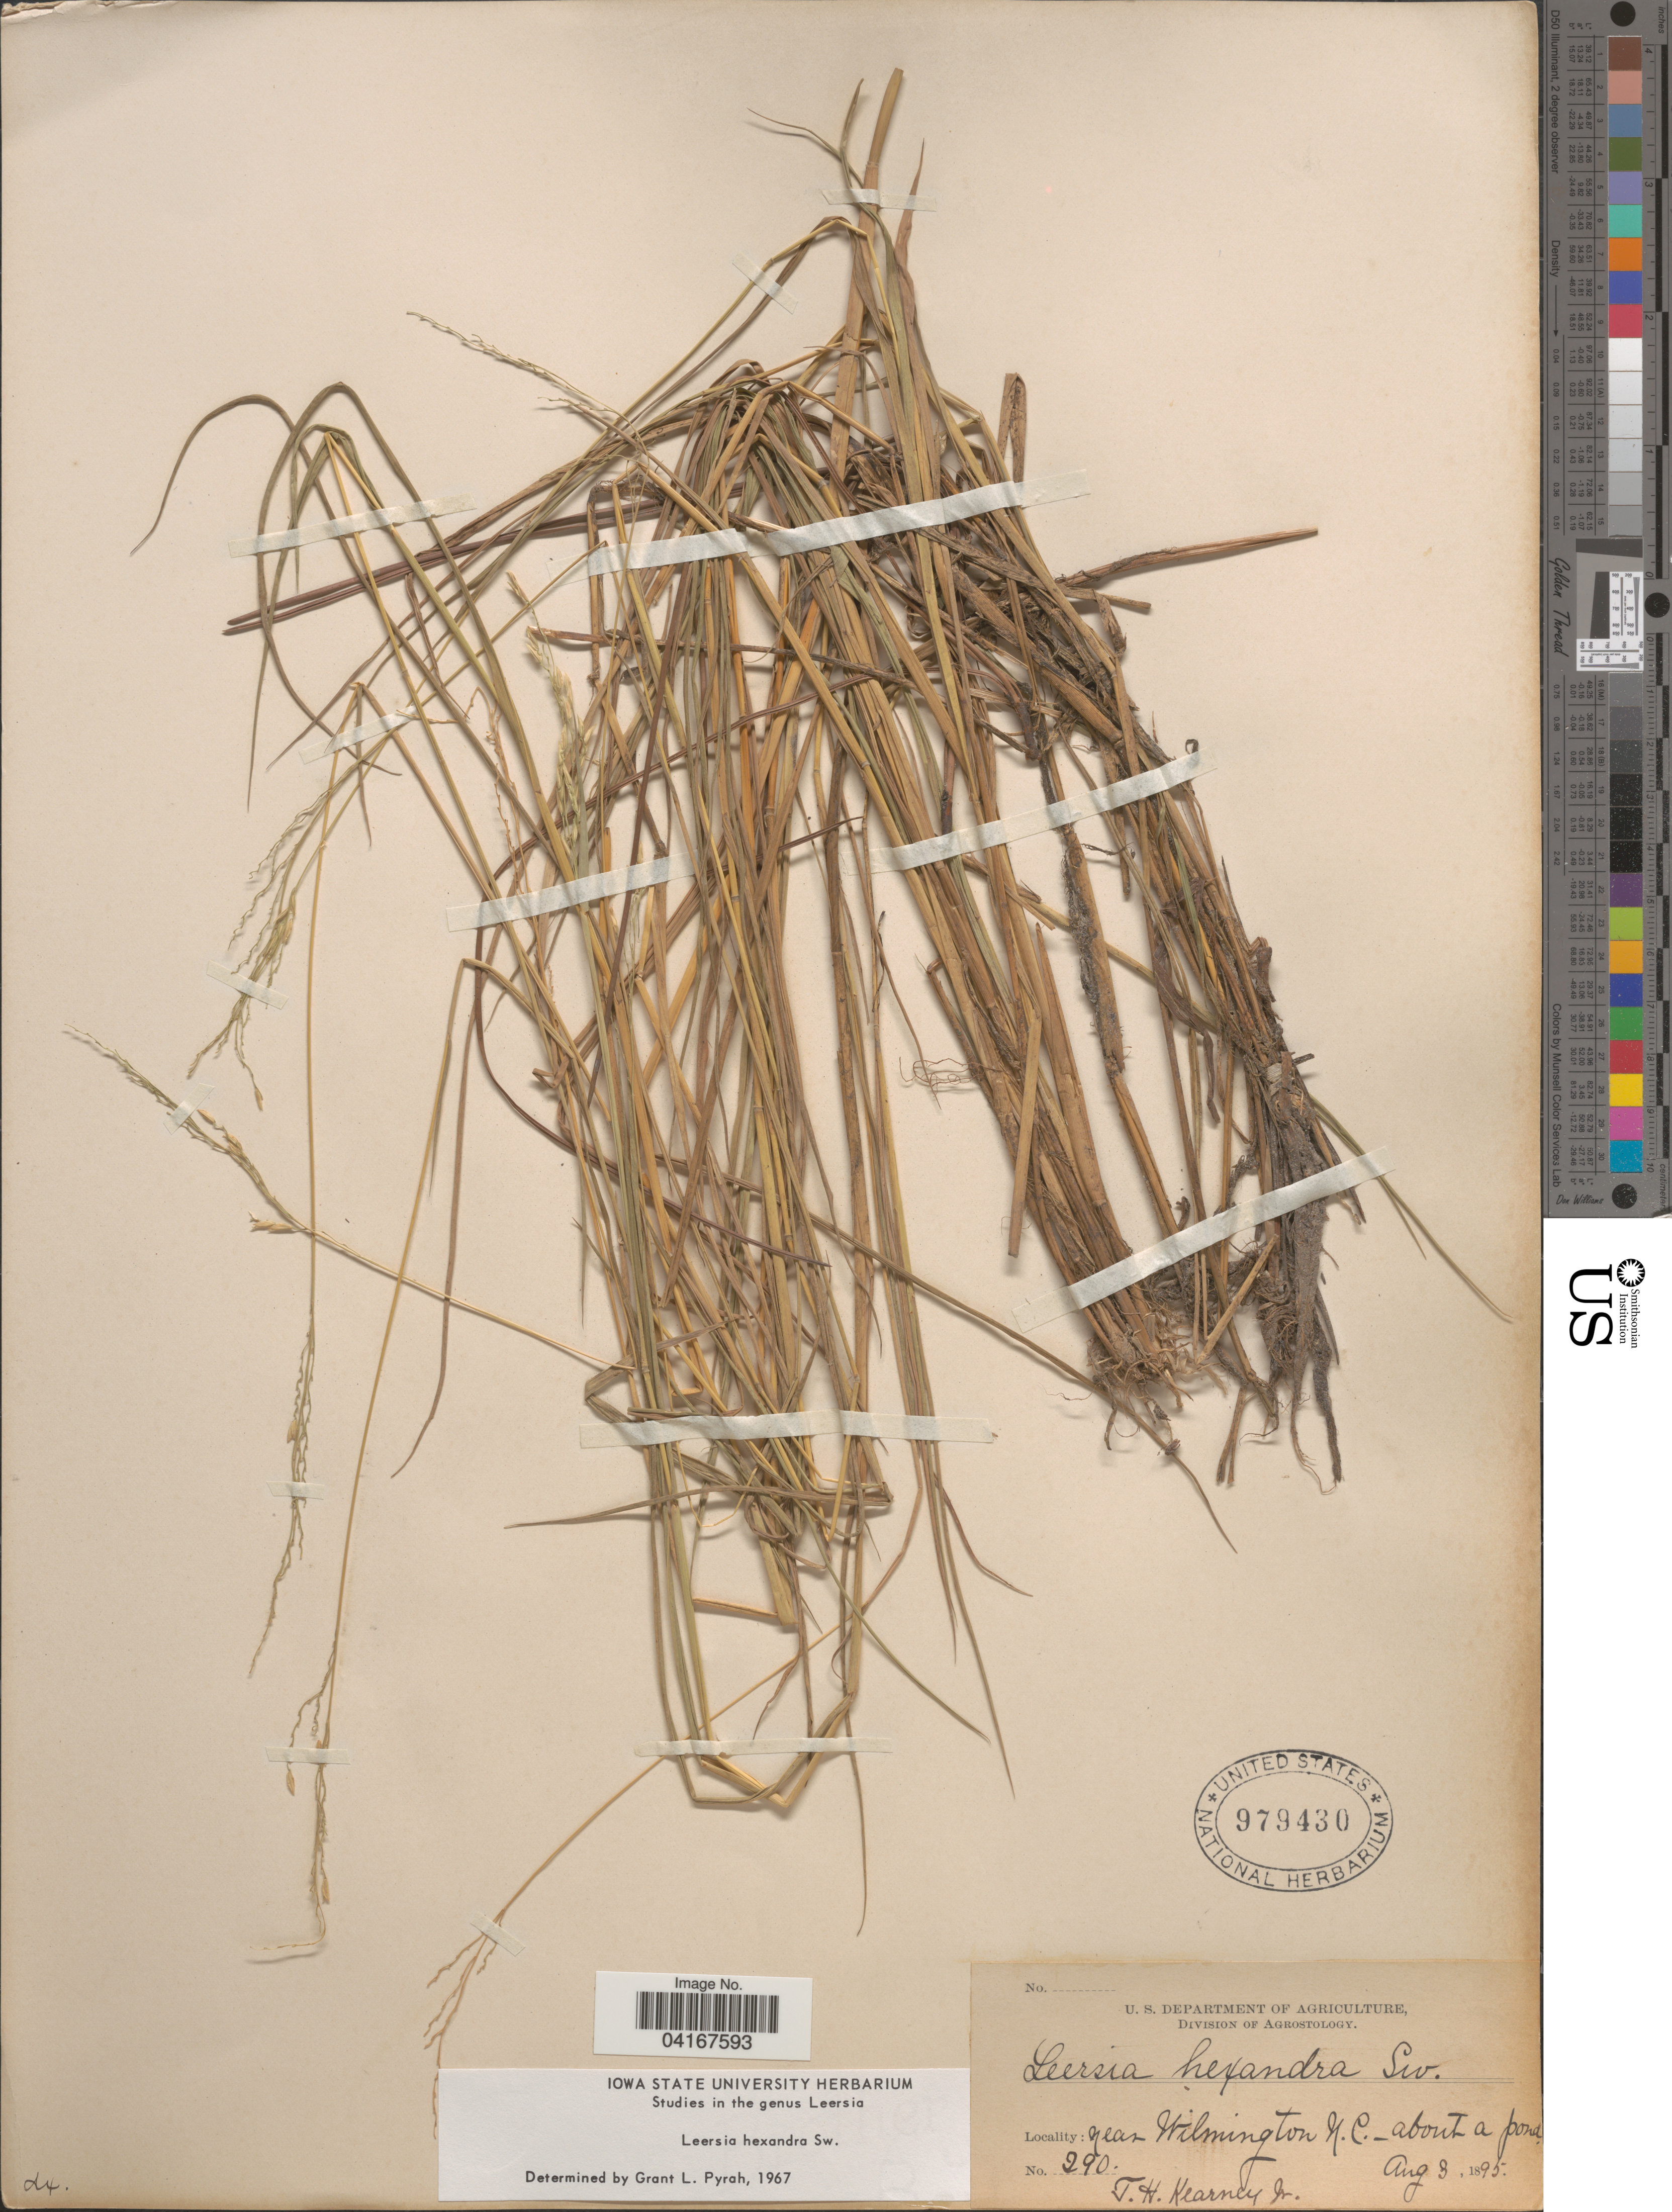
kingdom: Plantae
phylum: Tracheophyta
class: Liliopsida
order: Poales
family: Poaceae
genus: Leersia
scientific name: Leersia hexandra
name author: Sw.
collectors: T. H. Kearney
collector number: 290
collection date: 1895-08-03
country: United States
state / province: North Carolina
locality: Near Wilmington. About a pond.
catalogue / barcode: US 979430